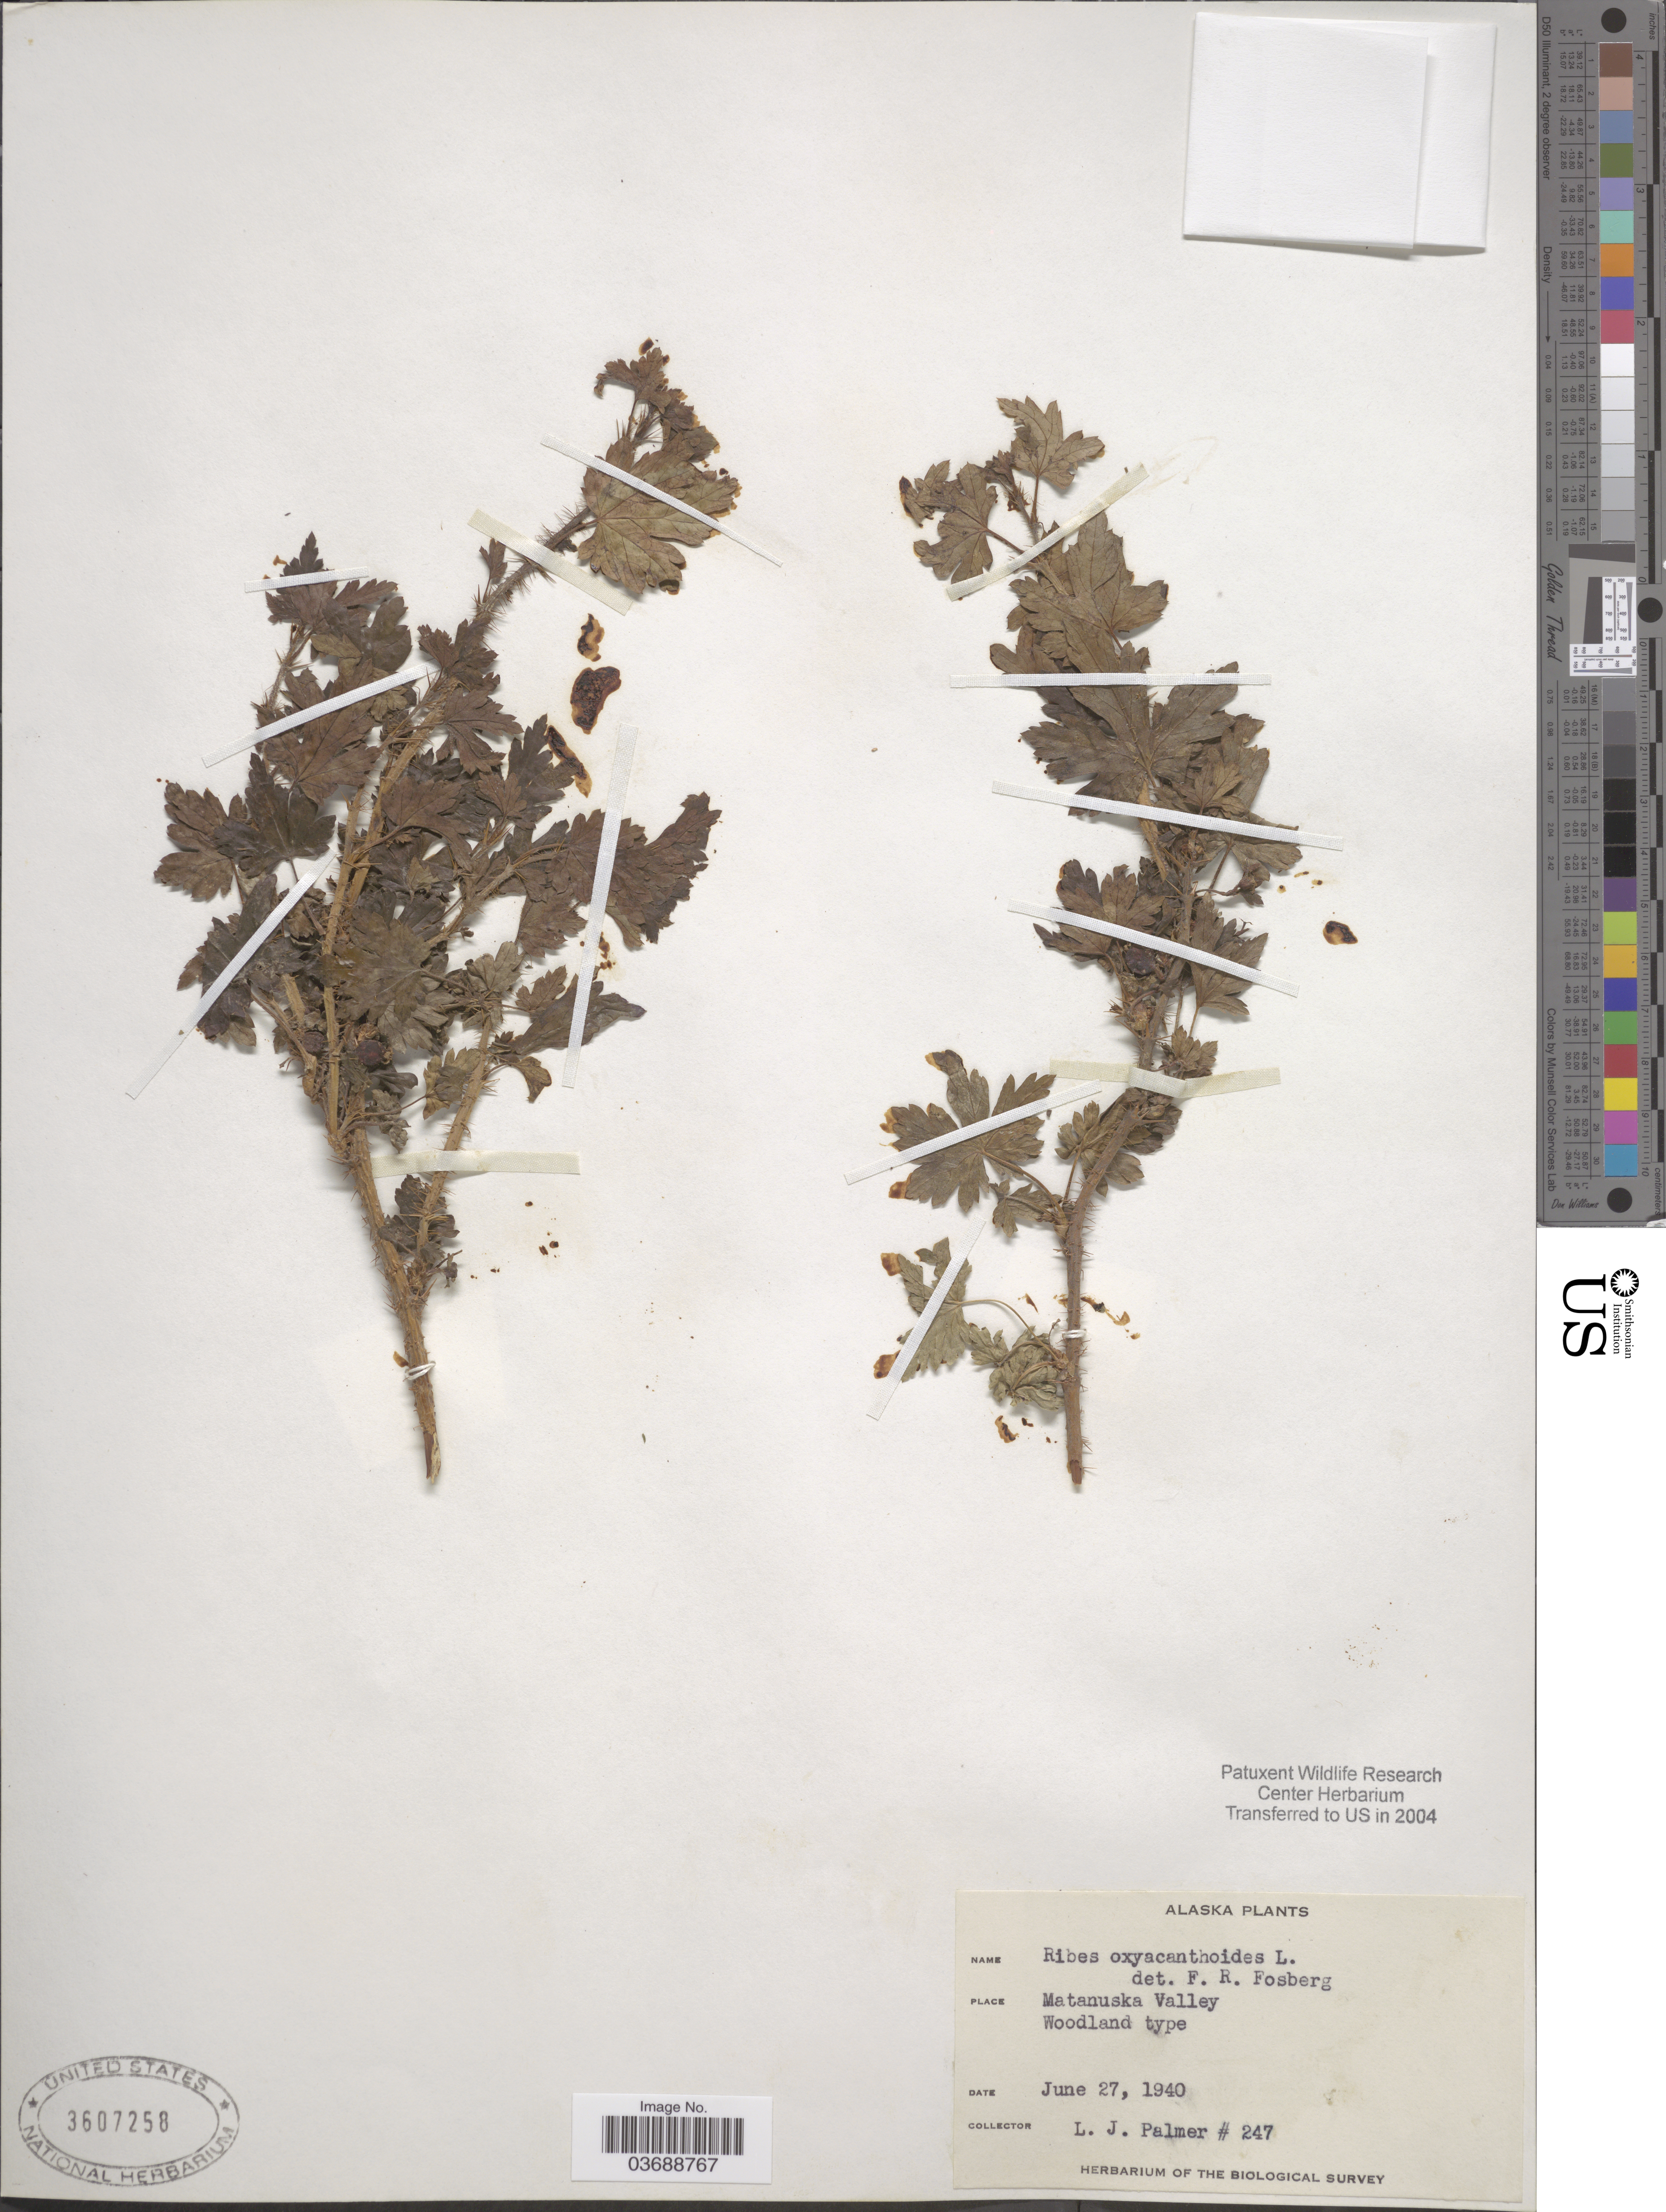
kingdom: Plantae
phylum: Tracheophyta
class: Magnoliopsida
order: Saxifragales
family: Grossulariaceae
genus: Ribes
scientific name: Ribes oxyacanthoides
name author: L.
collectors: L. J. Palmer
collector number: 247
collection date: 1940-06-27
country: United States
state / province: Alaska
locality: Matanuska Valley.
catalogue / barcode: US 3607258